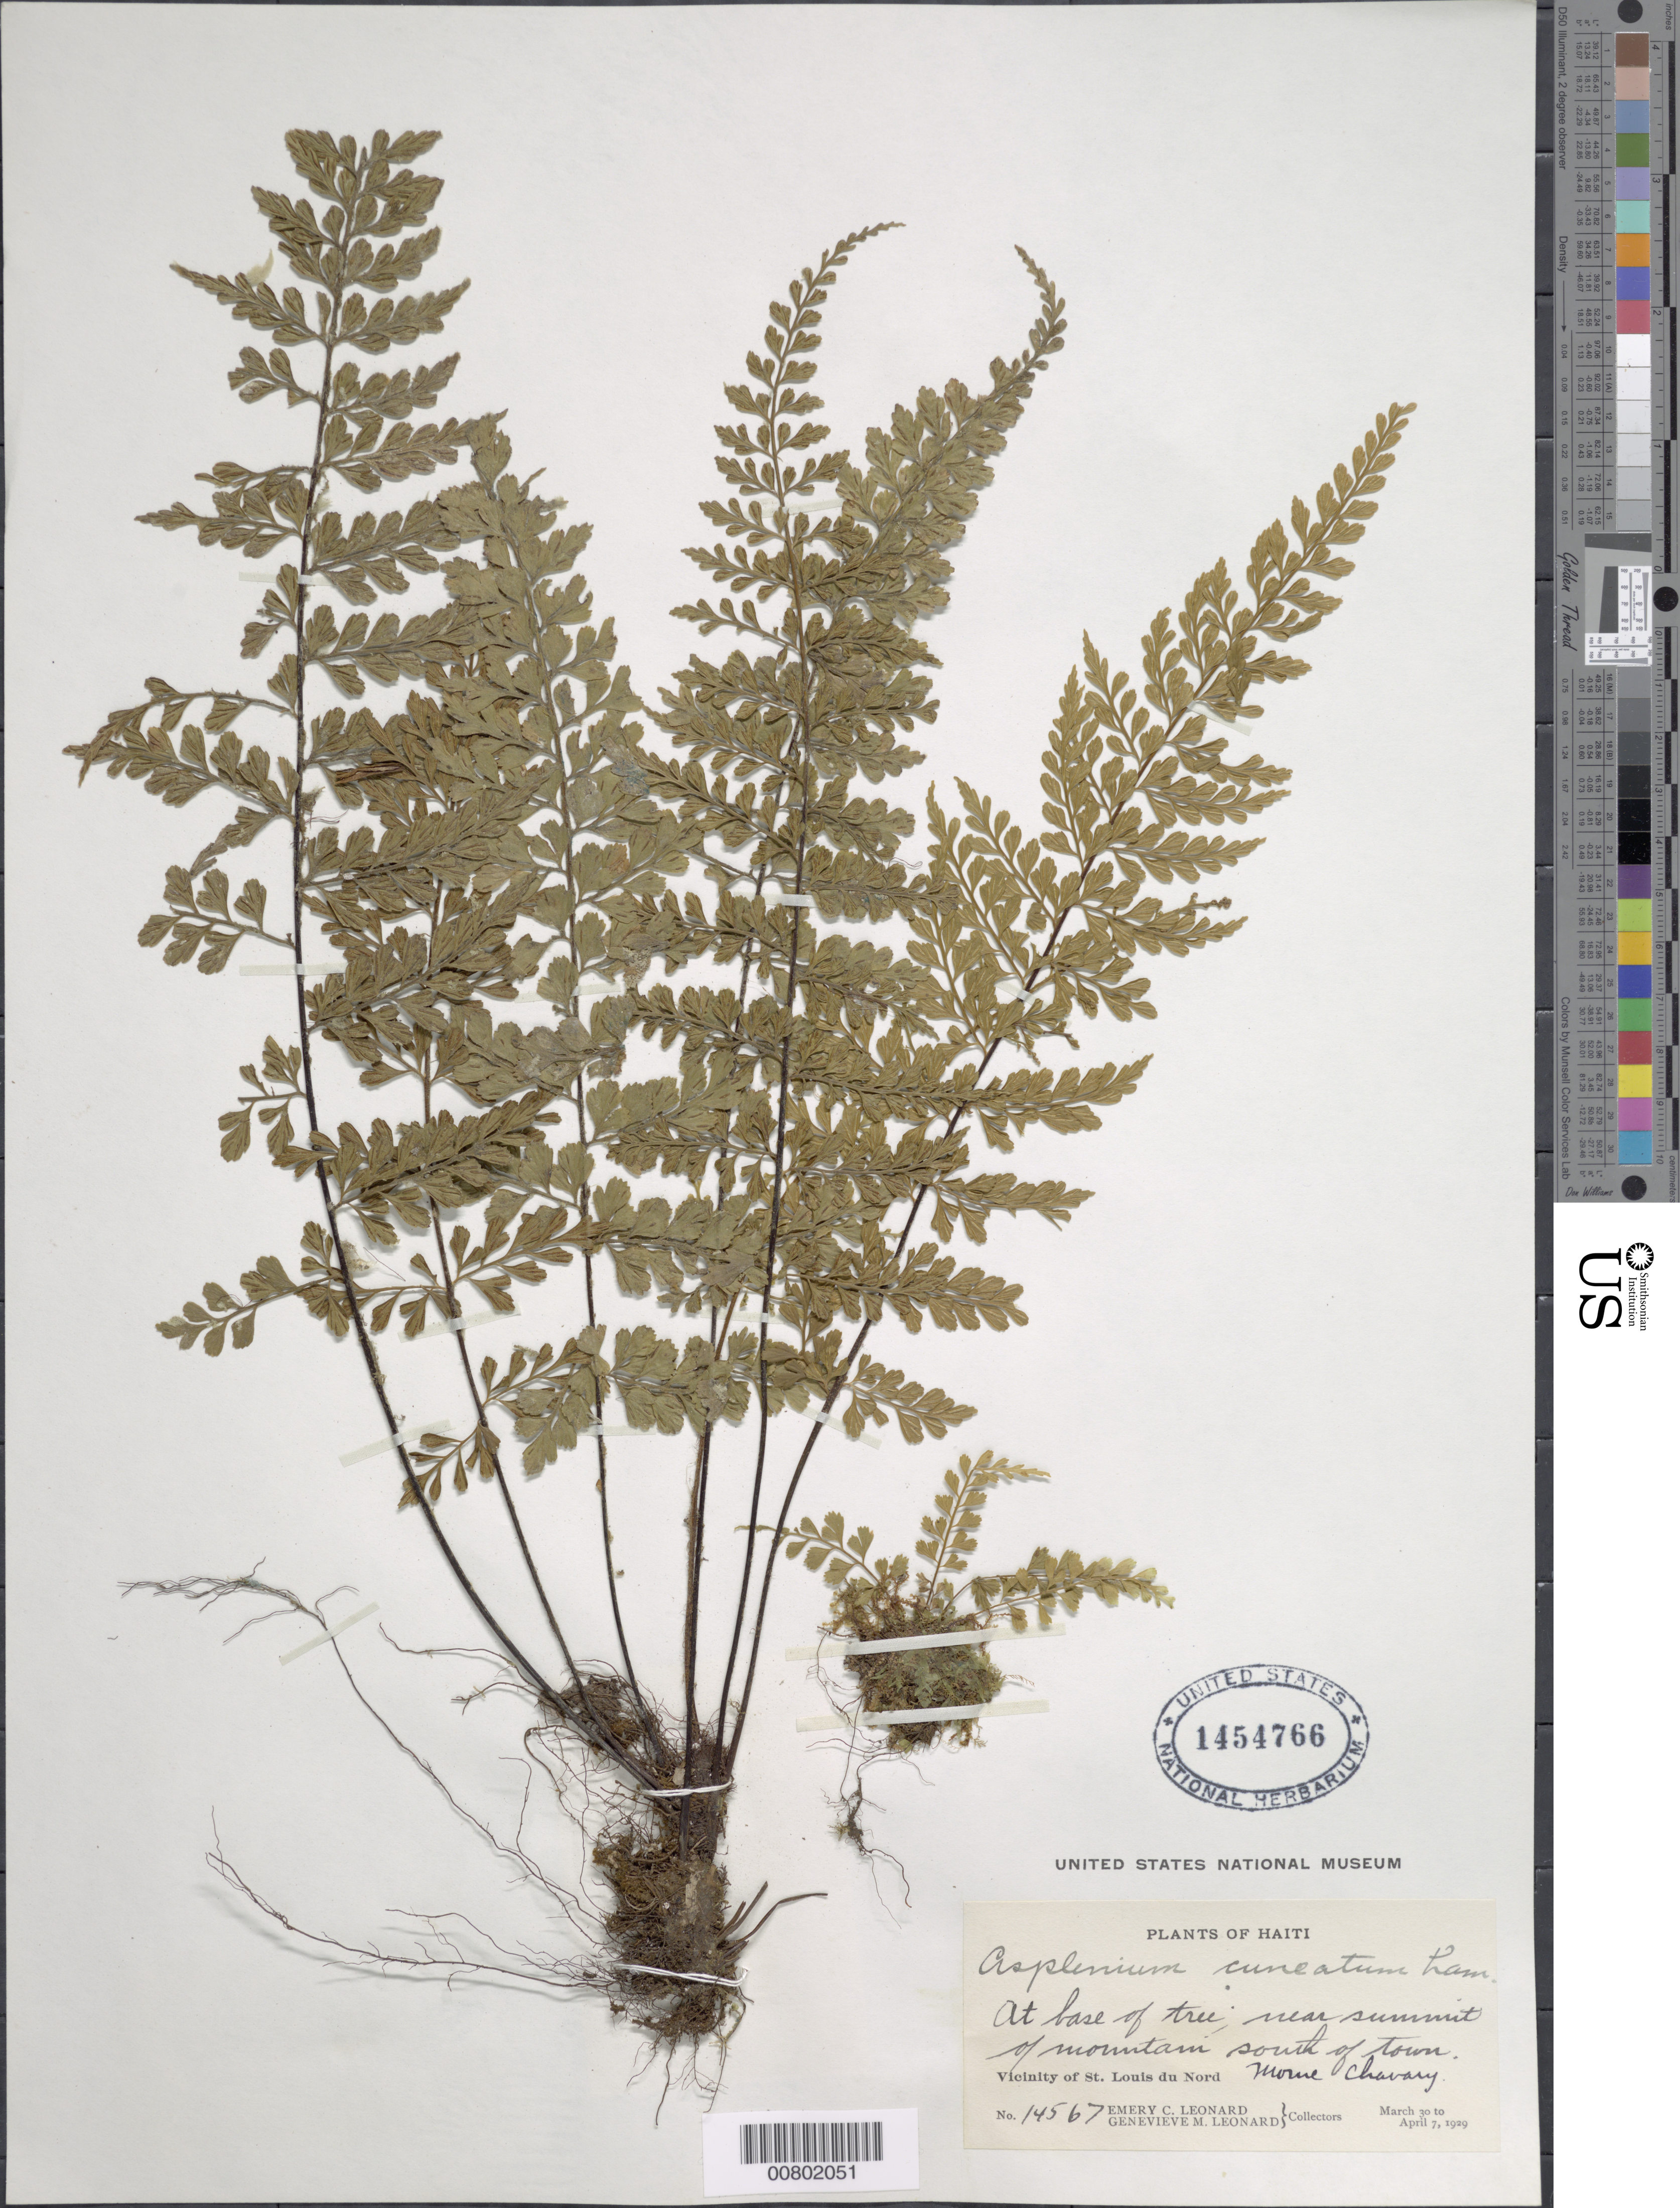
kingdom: Plantae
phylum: Tracheophyta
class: Polypodiopsida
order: Polypodiales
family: Aspleniaceae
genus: Asplenium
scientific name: Asplenium cuneatum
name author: Lam.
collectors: E. C. Leonard & G. M. Leonard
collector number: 14567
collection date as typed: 30 Mar 1929 to 07 Apr 1929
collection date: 1929-03-30/1929-04-07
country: Haiti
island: Hispaniola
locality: St. Louis du Nord, S of town, Morne Chavary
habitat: Base of tree, near summit of mountain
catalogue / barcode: US 1454766